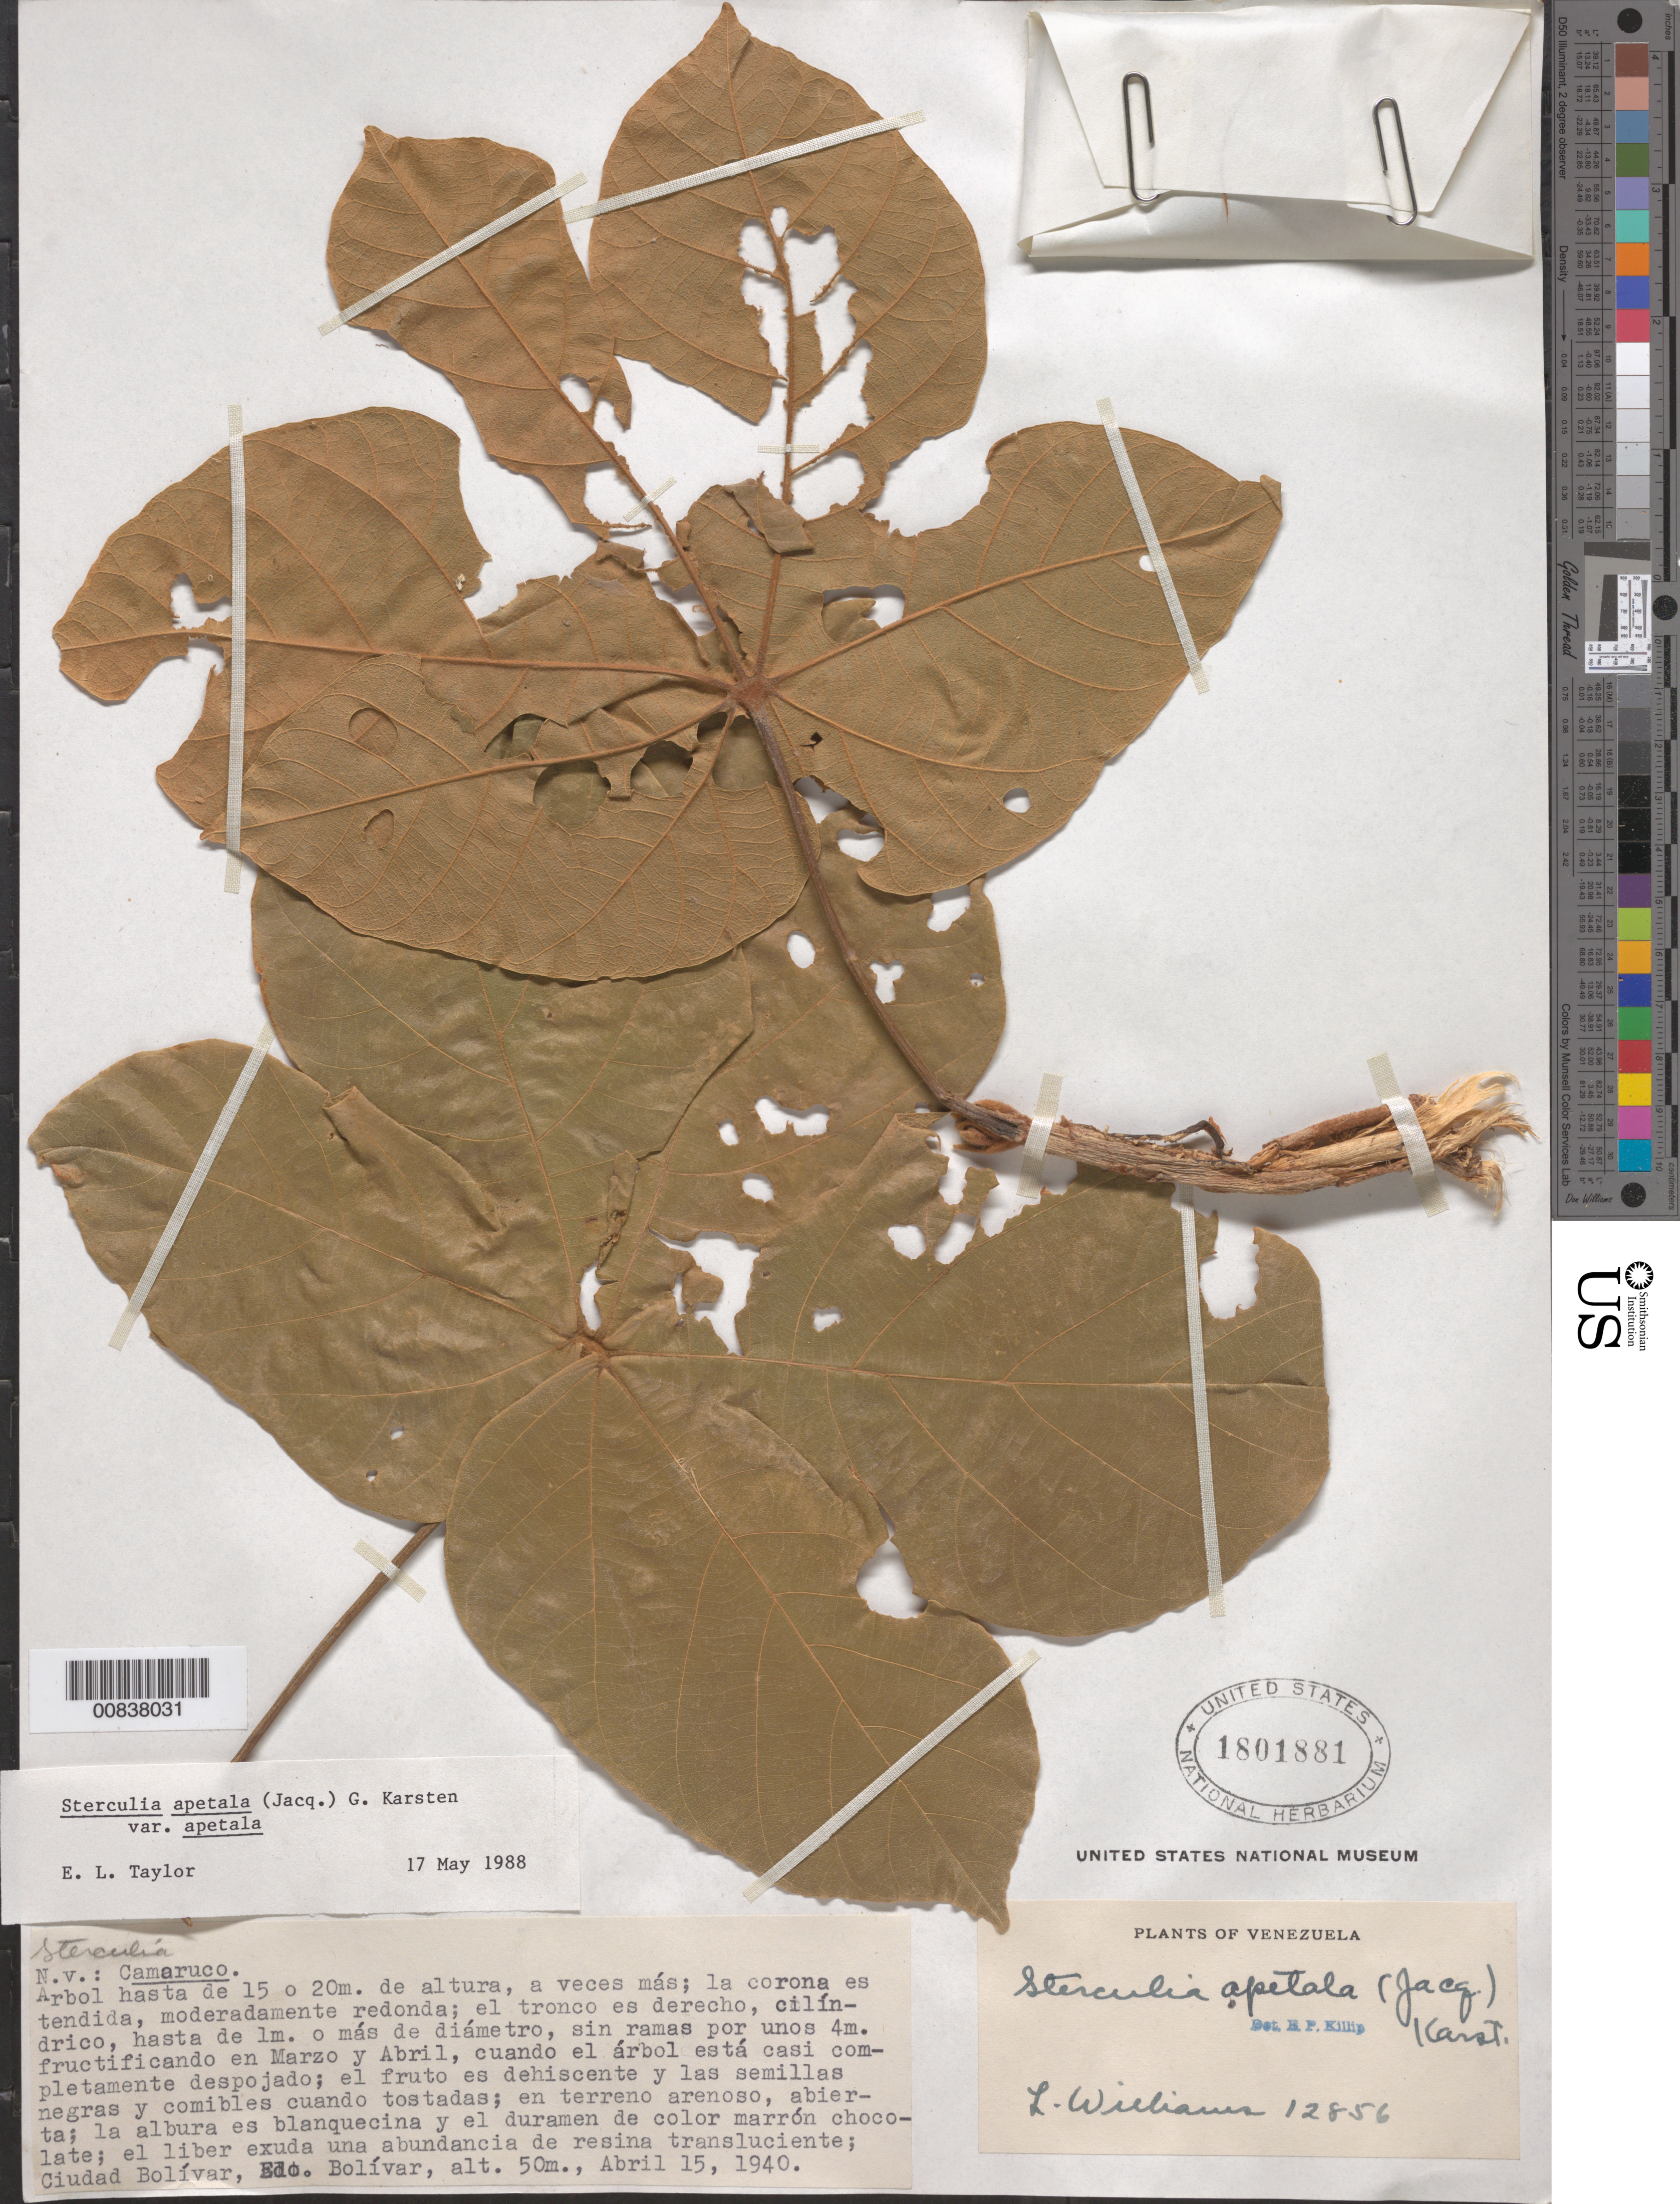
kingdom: Plantae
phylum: Tracheophyta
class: Magnoliopsida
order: Malvales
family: Malvaceae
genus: Helicteres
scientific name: Helicteres apetala var. apetala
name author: Jacq.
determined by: Taylor, E. L.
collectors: Ll. Williams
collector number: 12856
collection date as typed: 15-Apr-40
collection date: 1940-04-15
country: Venezuela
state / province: Bolívar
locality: Ciudad Bolívar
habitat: Terreno arenoso, abierta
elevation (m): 50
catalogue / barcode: US 1801881